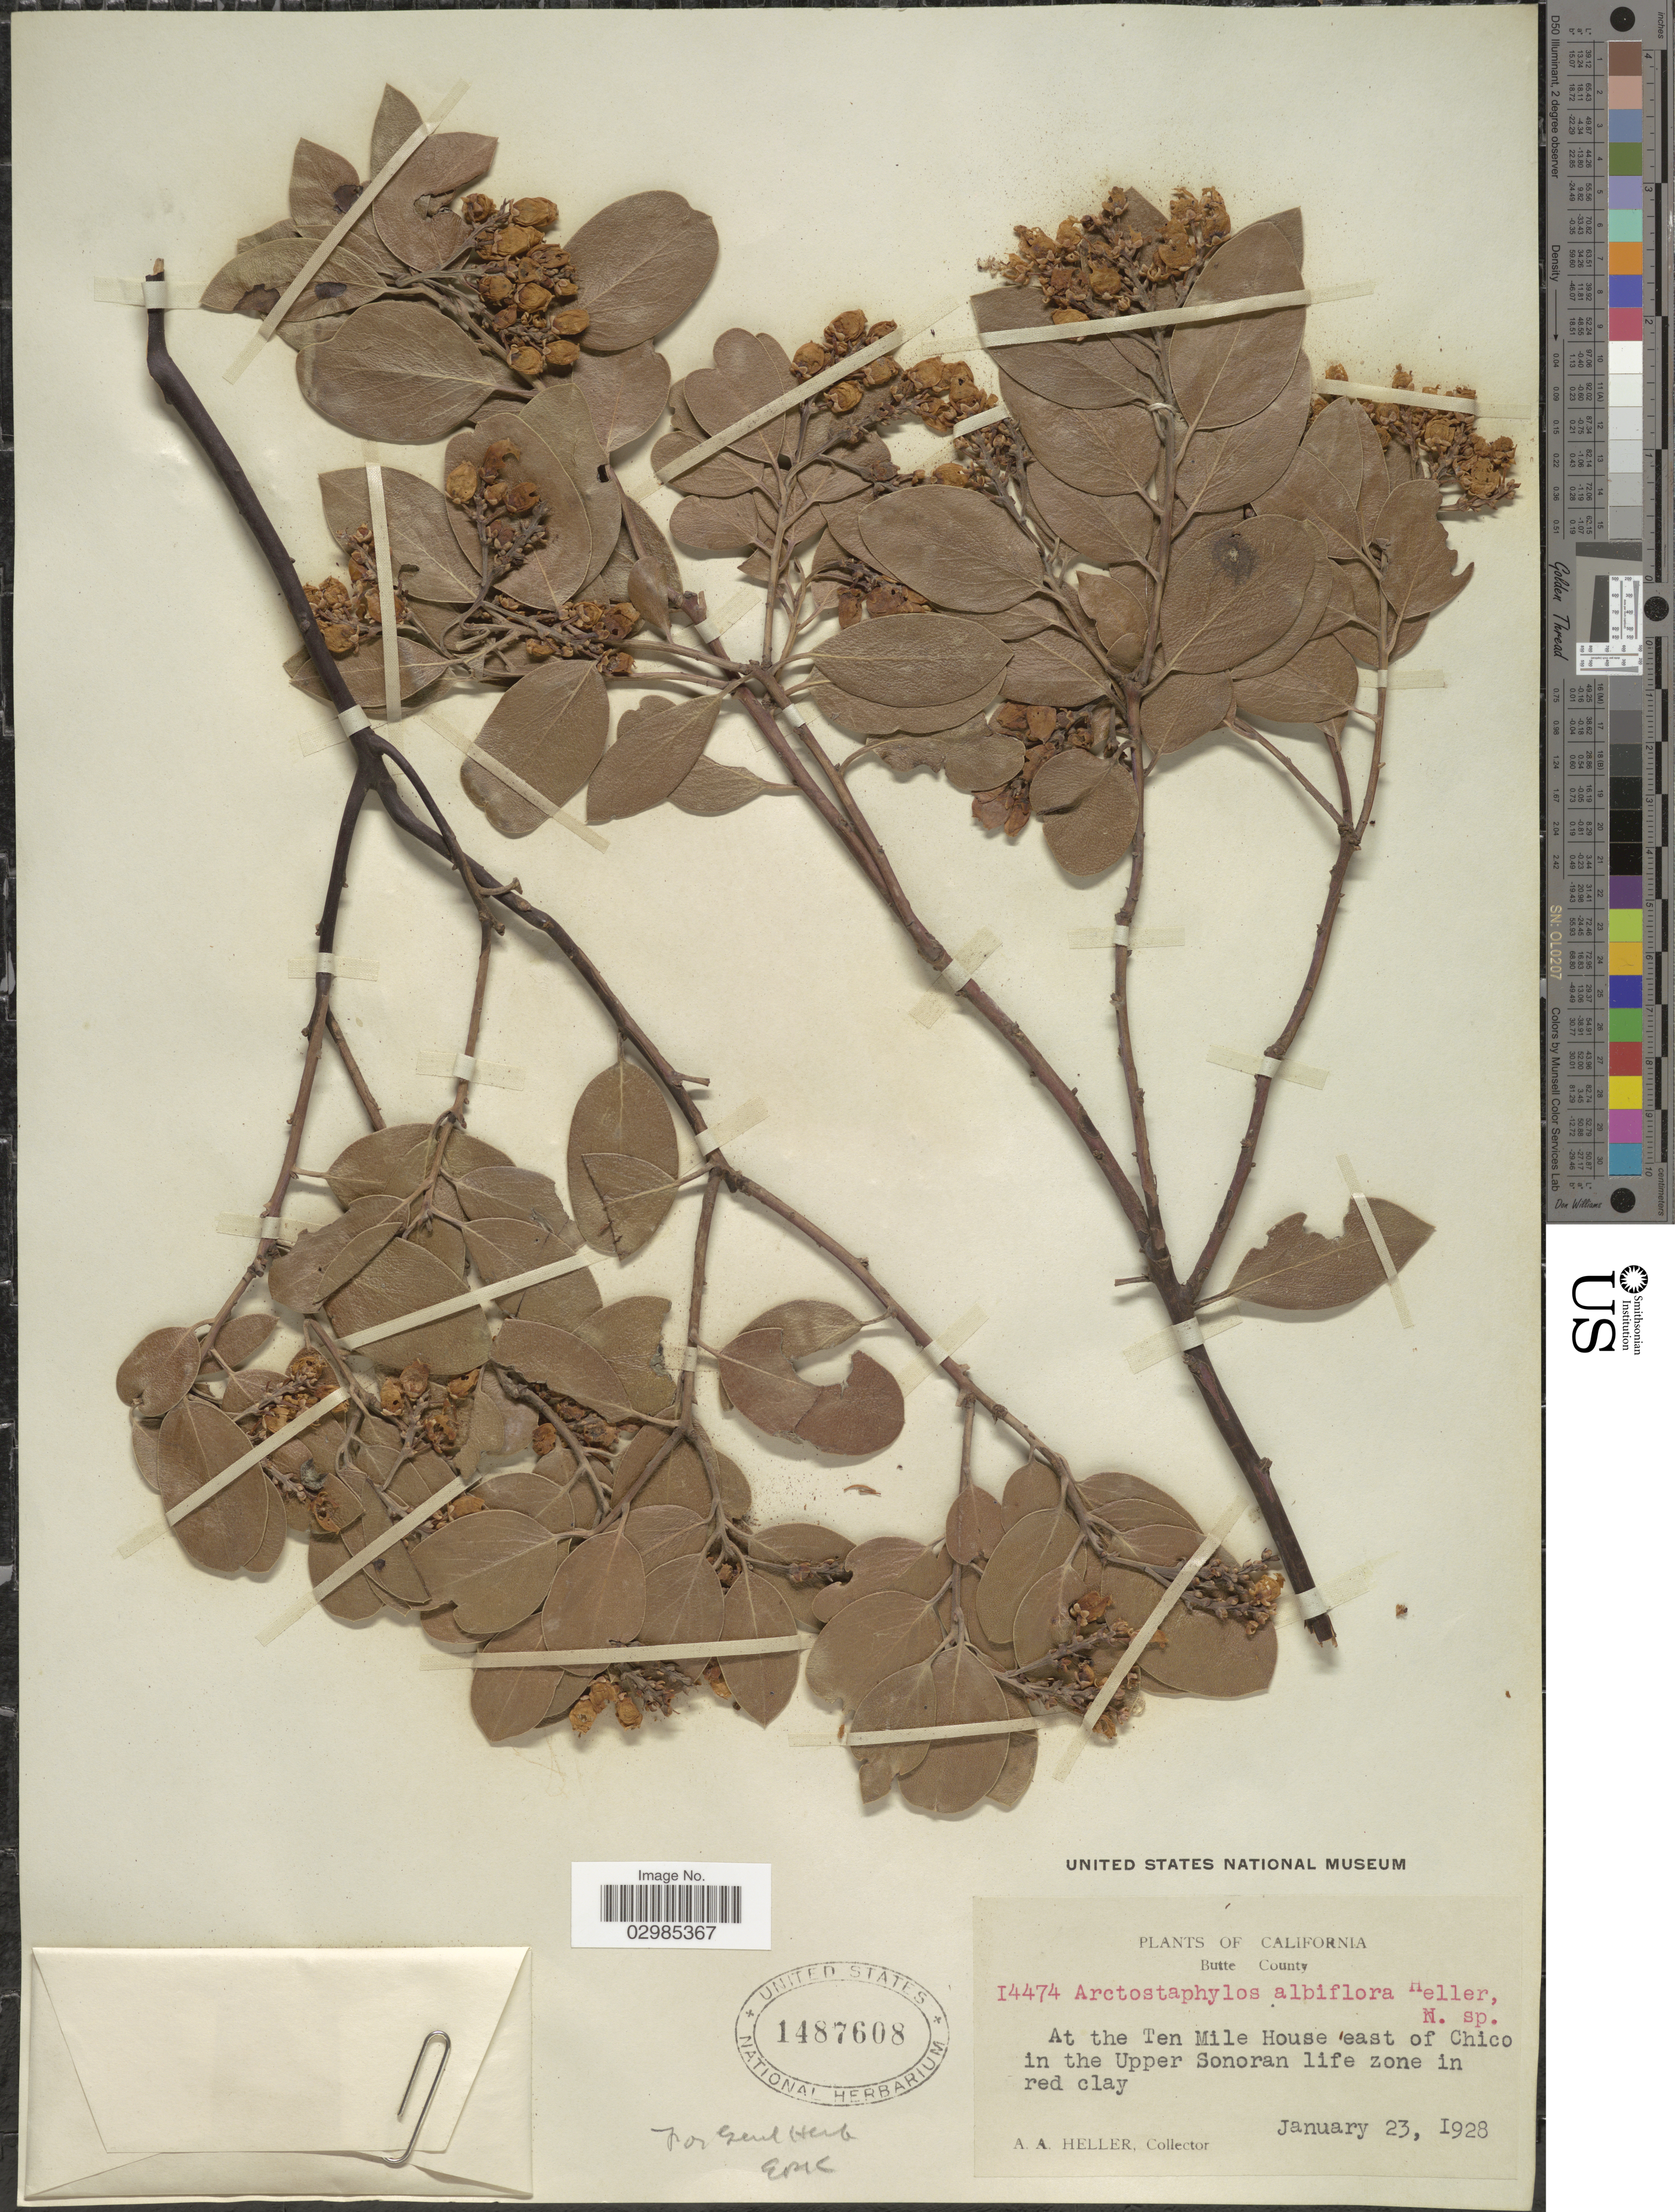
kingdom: Plantae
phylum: Tracheophyta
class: Magnoliopsida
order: Ericales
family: Ericaceae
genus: Arctostaphylos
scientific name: Arctostaphylos cratericola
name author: (Donn. Sm.) Donn. Sm.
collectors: A. A. Heller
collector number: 14474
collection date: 1928-01-23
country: United States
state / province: California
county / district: Butte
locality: Butte County. At the Ten Mile House east of Chico in the Upper Sonoran life zone in red clay.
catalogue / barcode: US 1487608